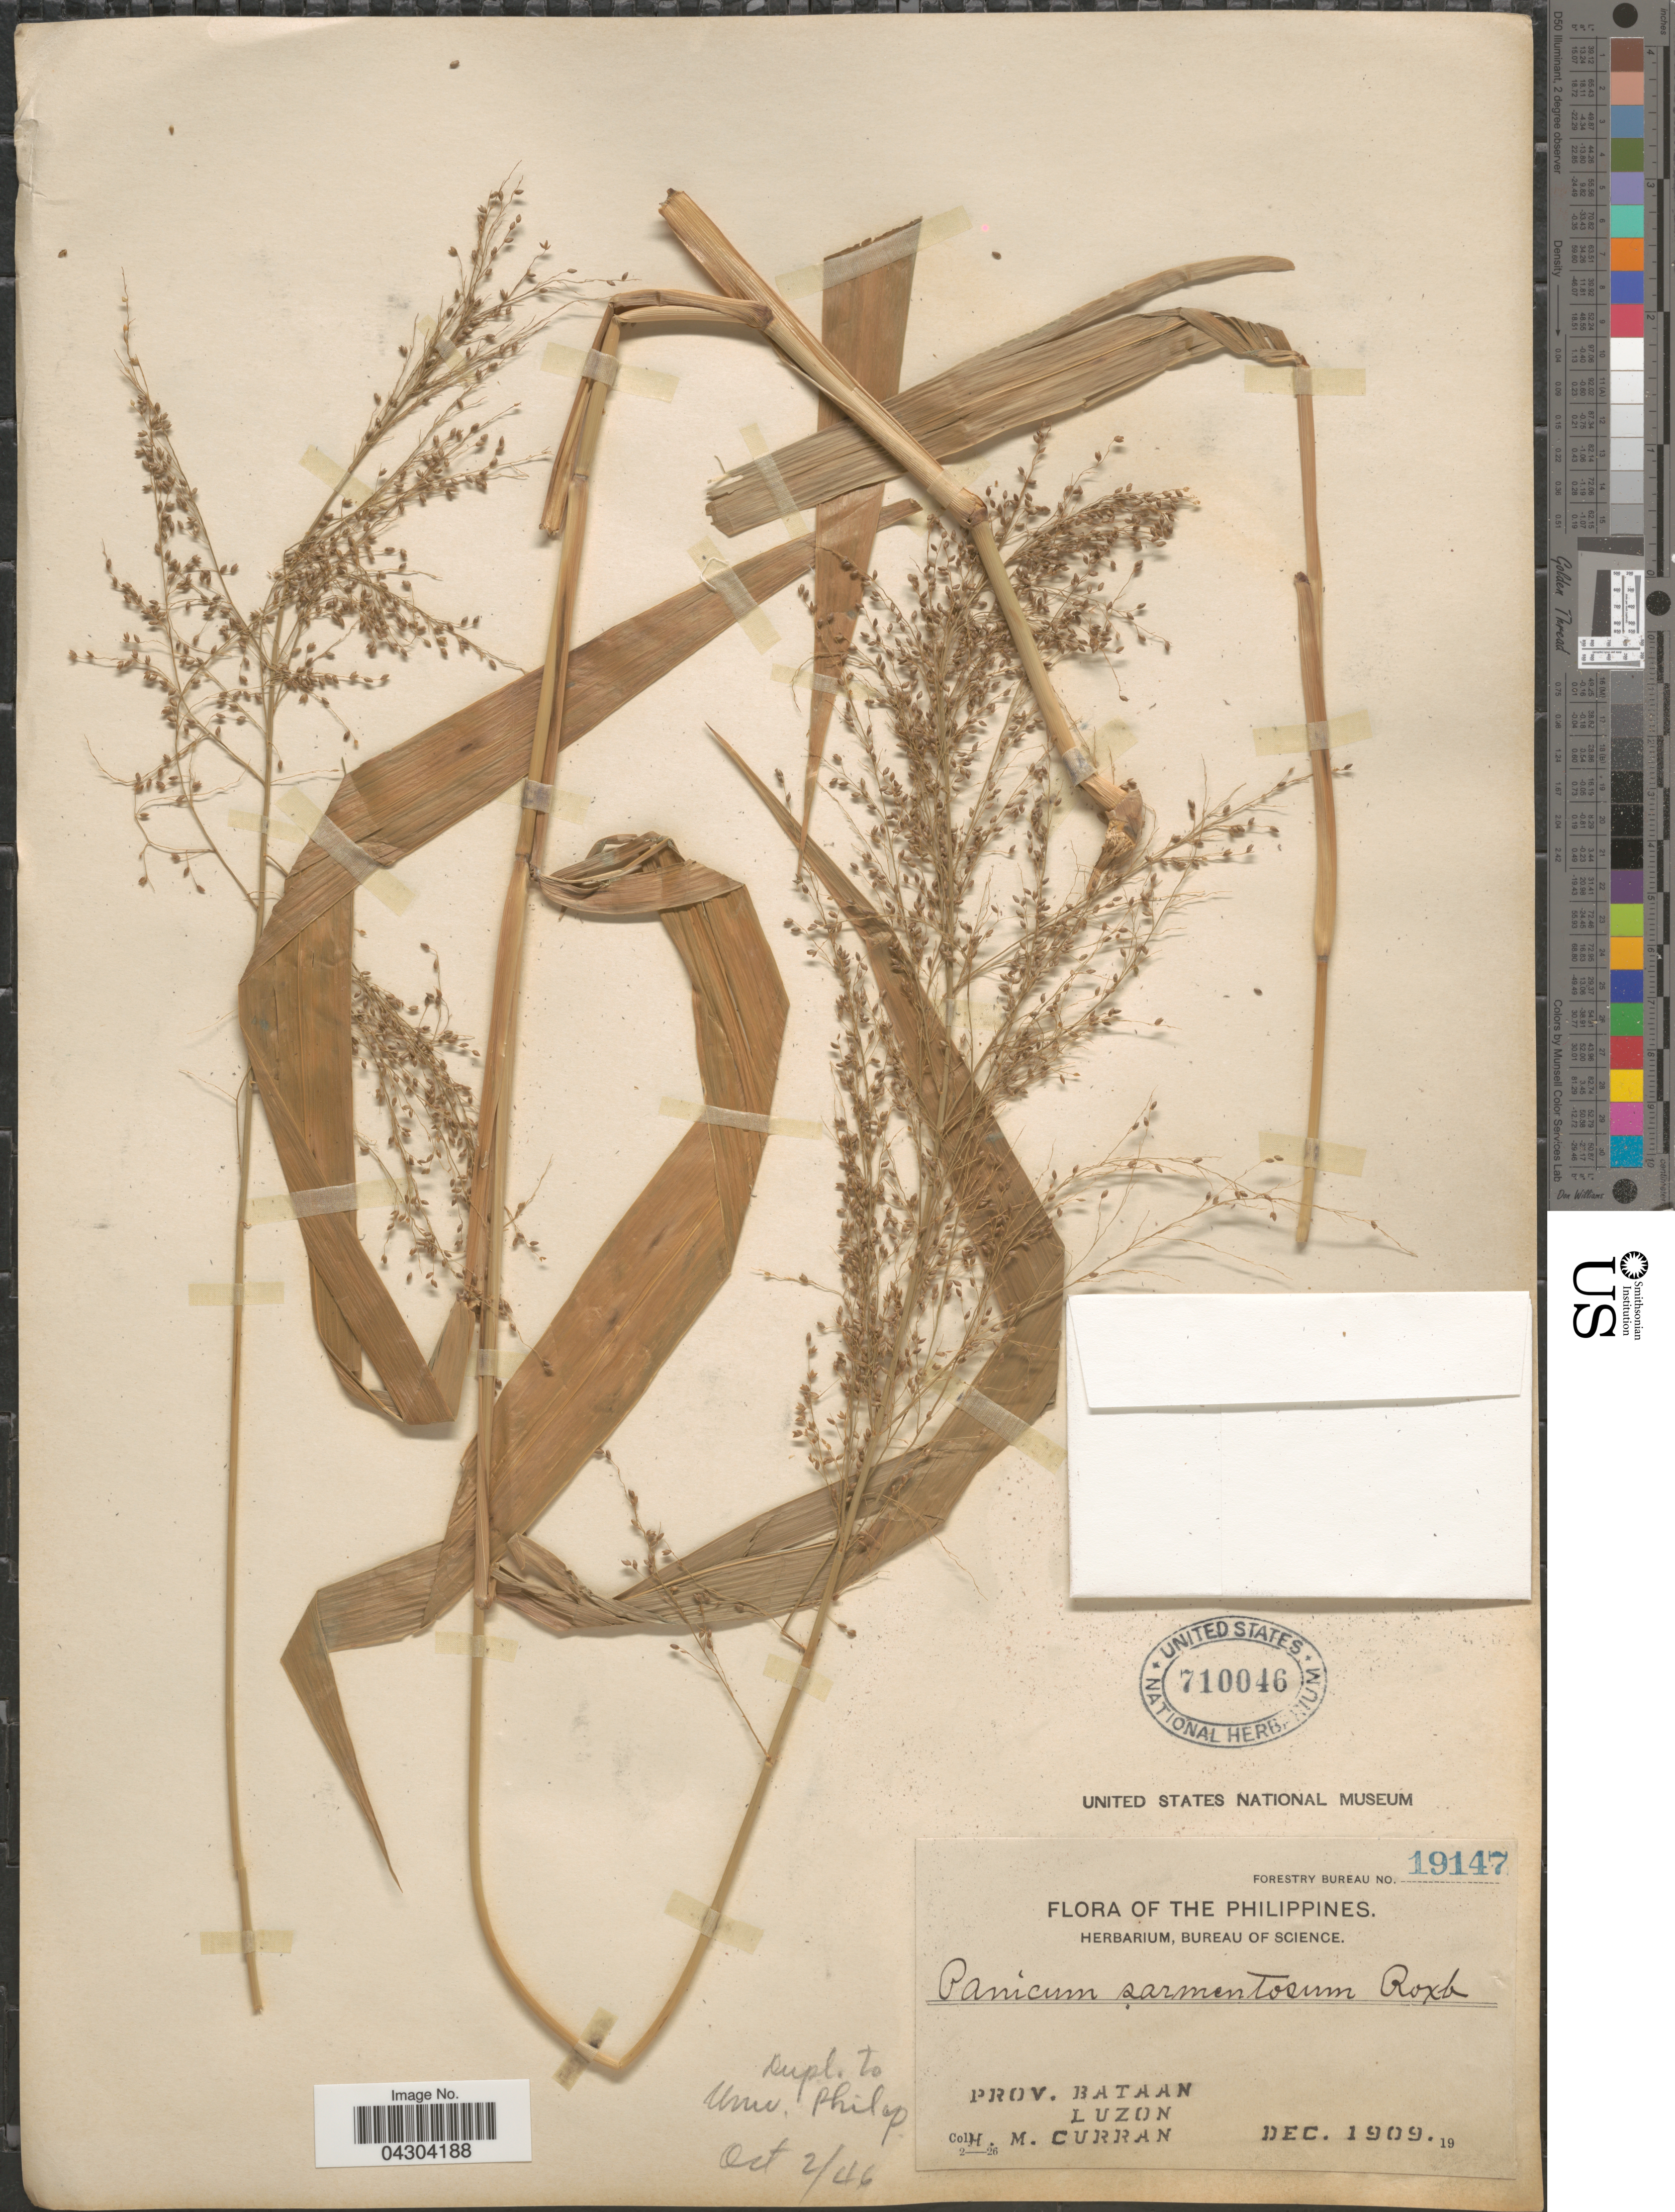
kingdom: Plantae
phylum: Tracheophyta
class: Liliopsida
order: Poales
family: Poaceae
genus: Panicum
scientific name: Panicum sarmentosum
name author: Roxb.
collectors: H. M. Curran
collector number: Forestry Bureau 19147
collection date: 1909-12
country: Philippines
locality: Prov. Bataan. Luzon.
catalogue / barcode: US 710046